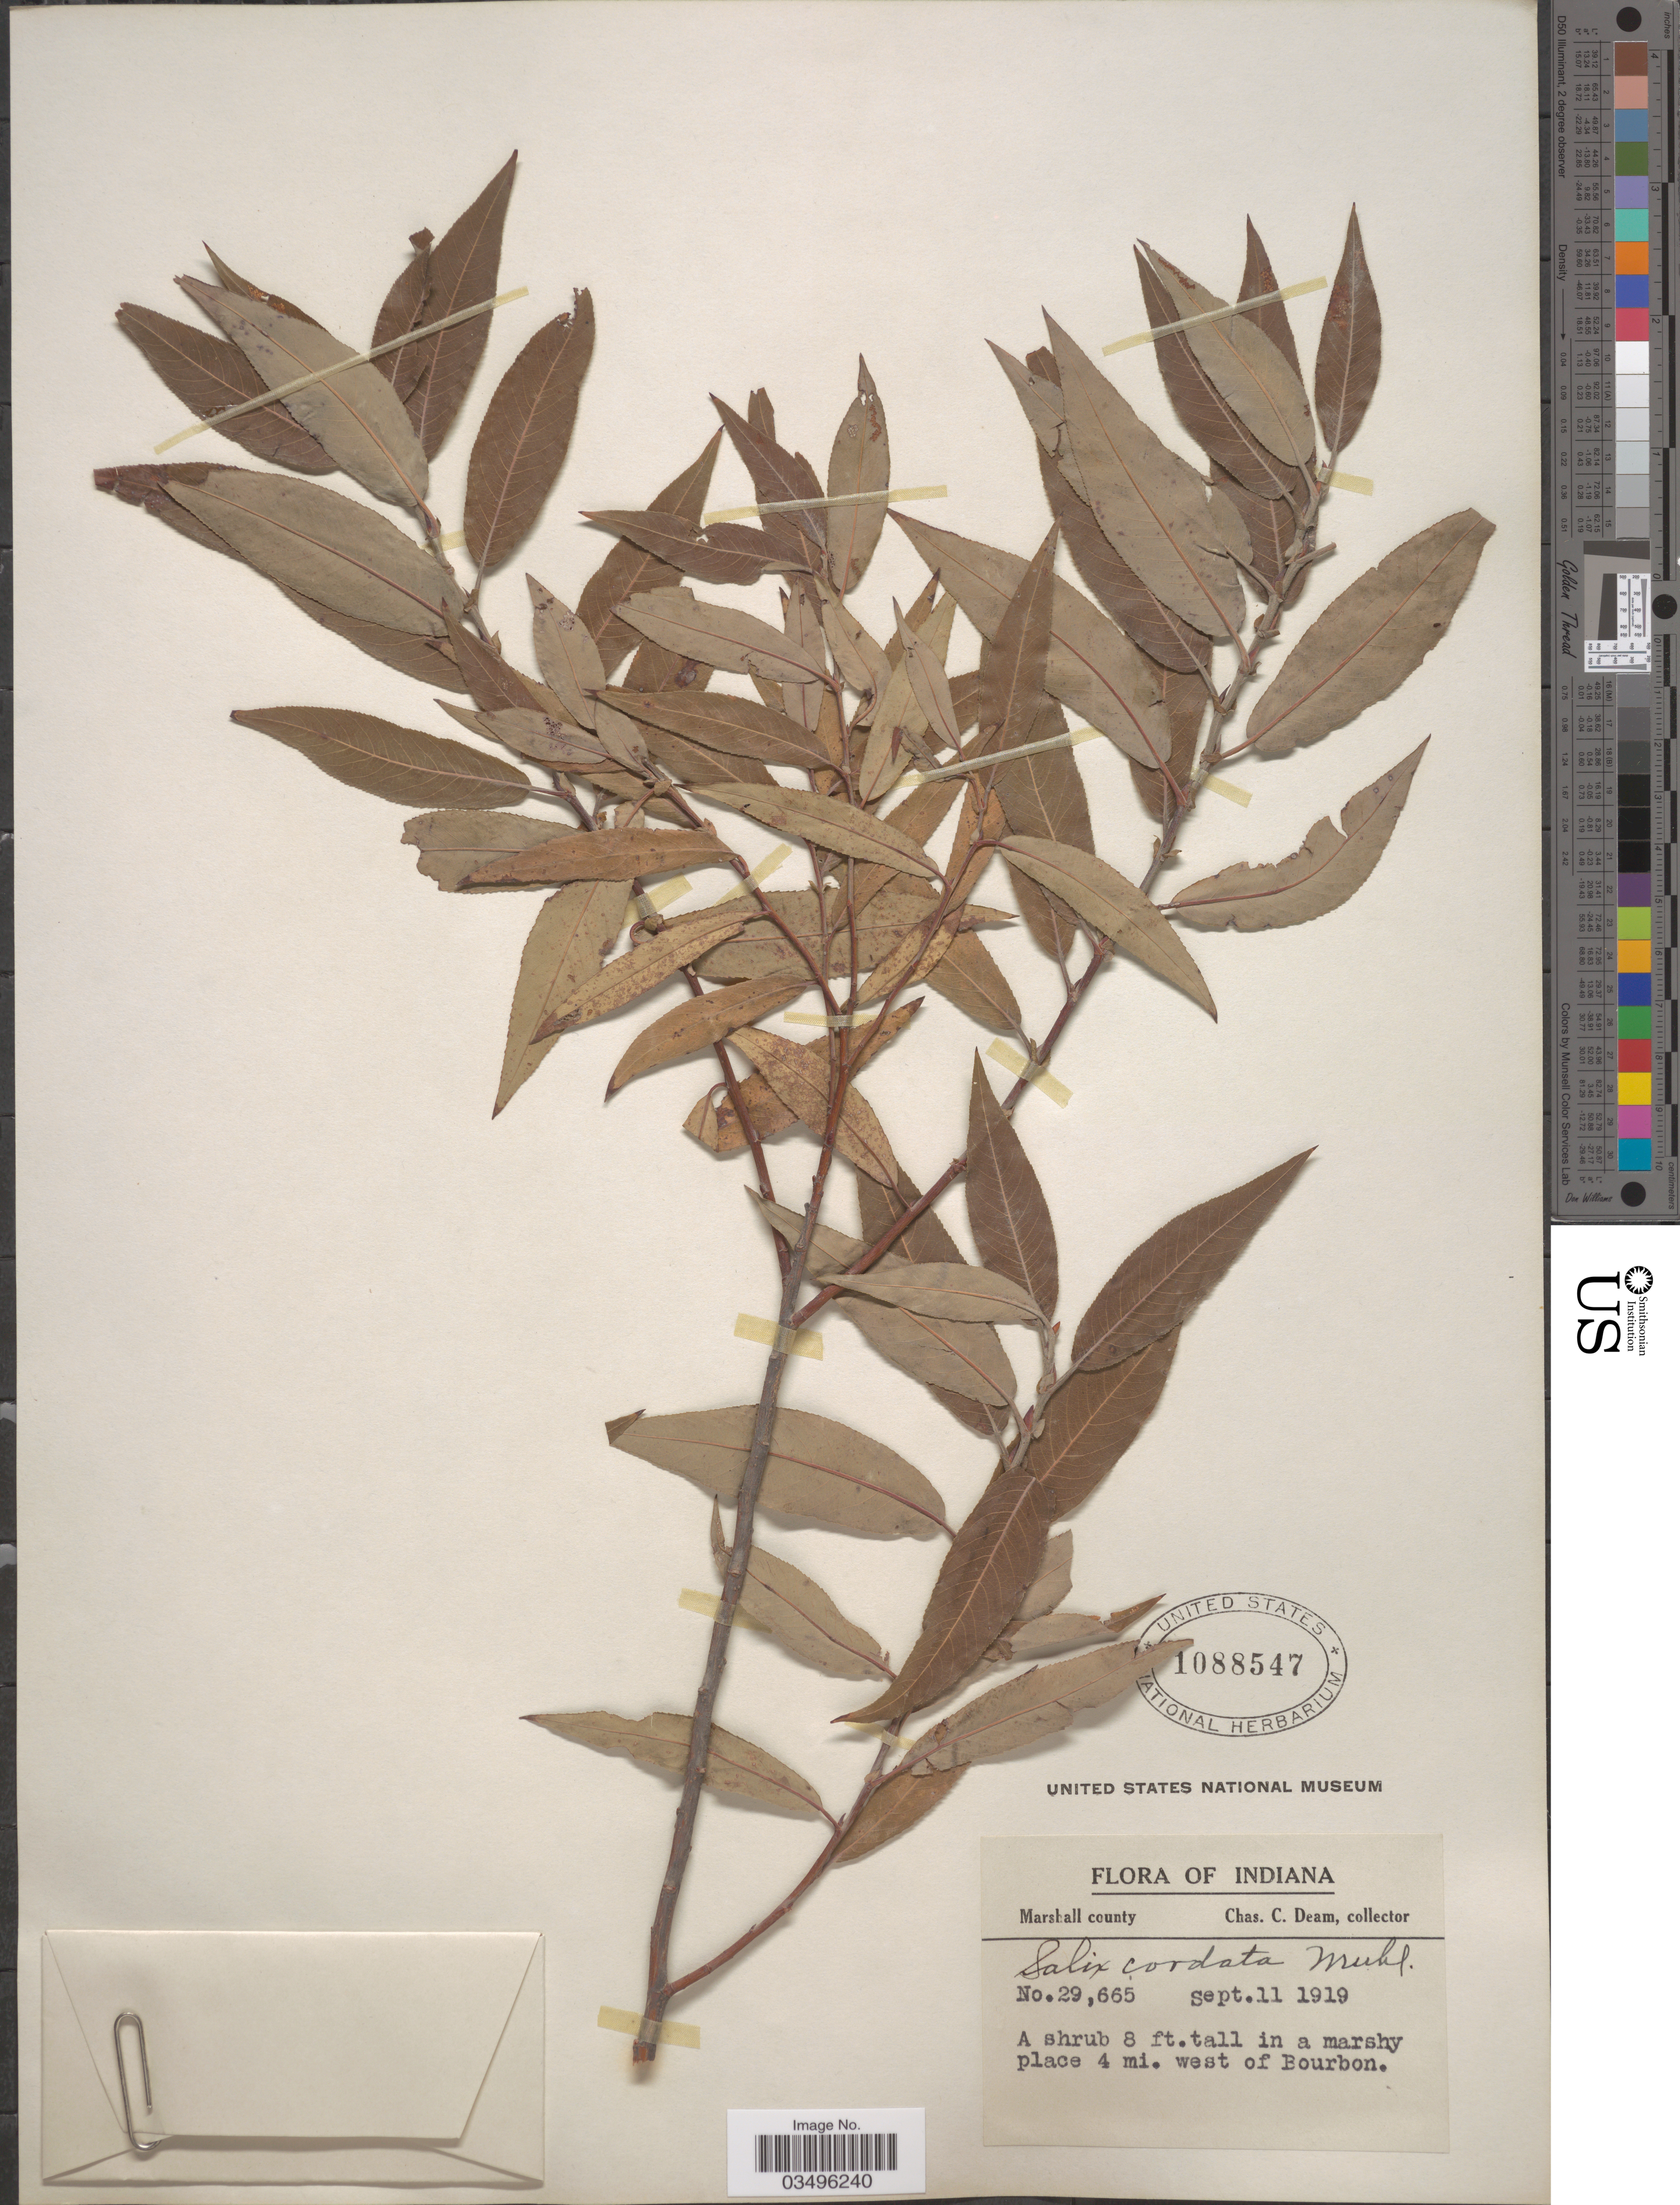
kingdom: Plantae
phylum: Tracheophyta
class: Magnoliopsida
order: Malpighiales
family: Salicaceae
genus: Salix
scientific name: Salix cordata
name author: Michx.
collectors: C. C. Deam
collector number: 29665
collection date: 1919-09-11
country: United States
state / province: Indiana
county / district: Marshall Co.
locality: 4 mi. west of Bourbon.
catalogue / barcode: US 1088547